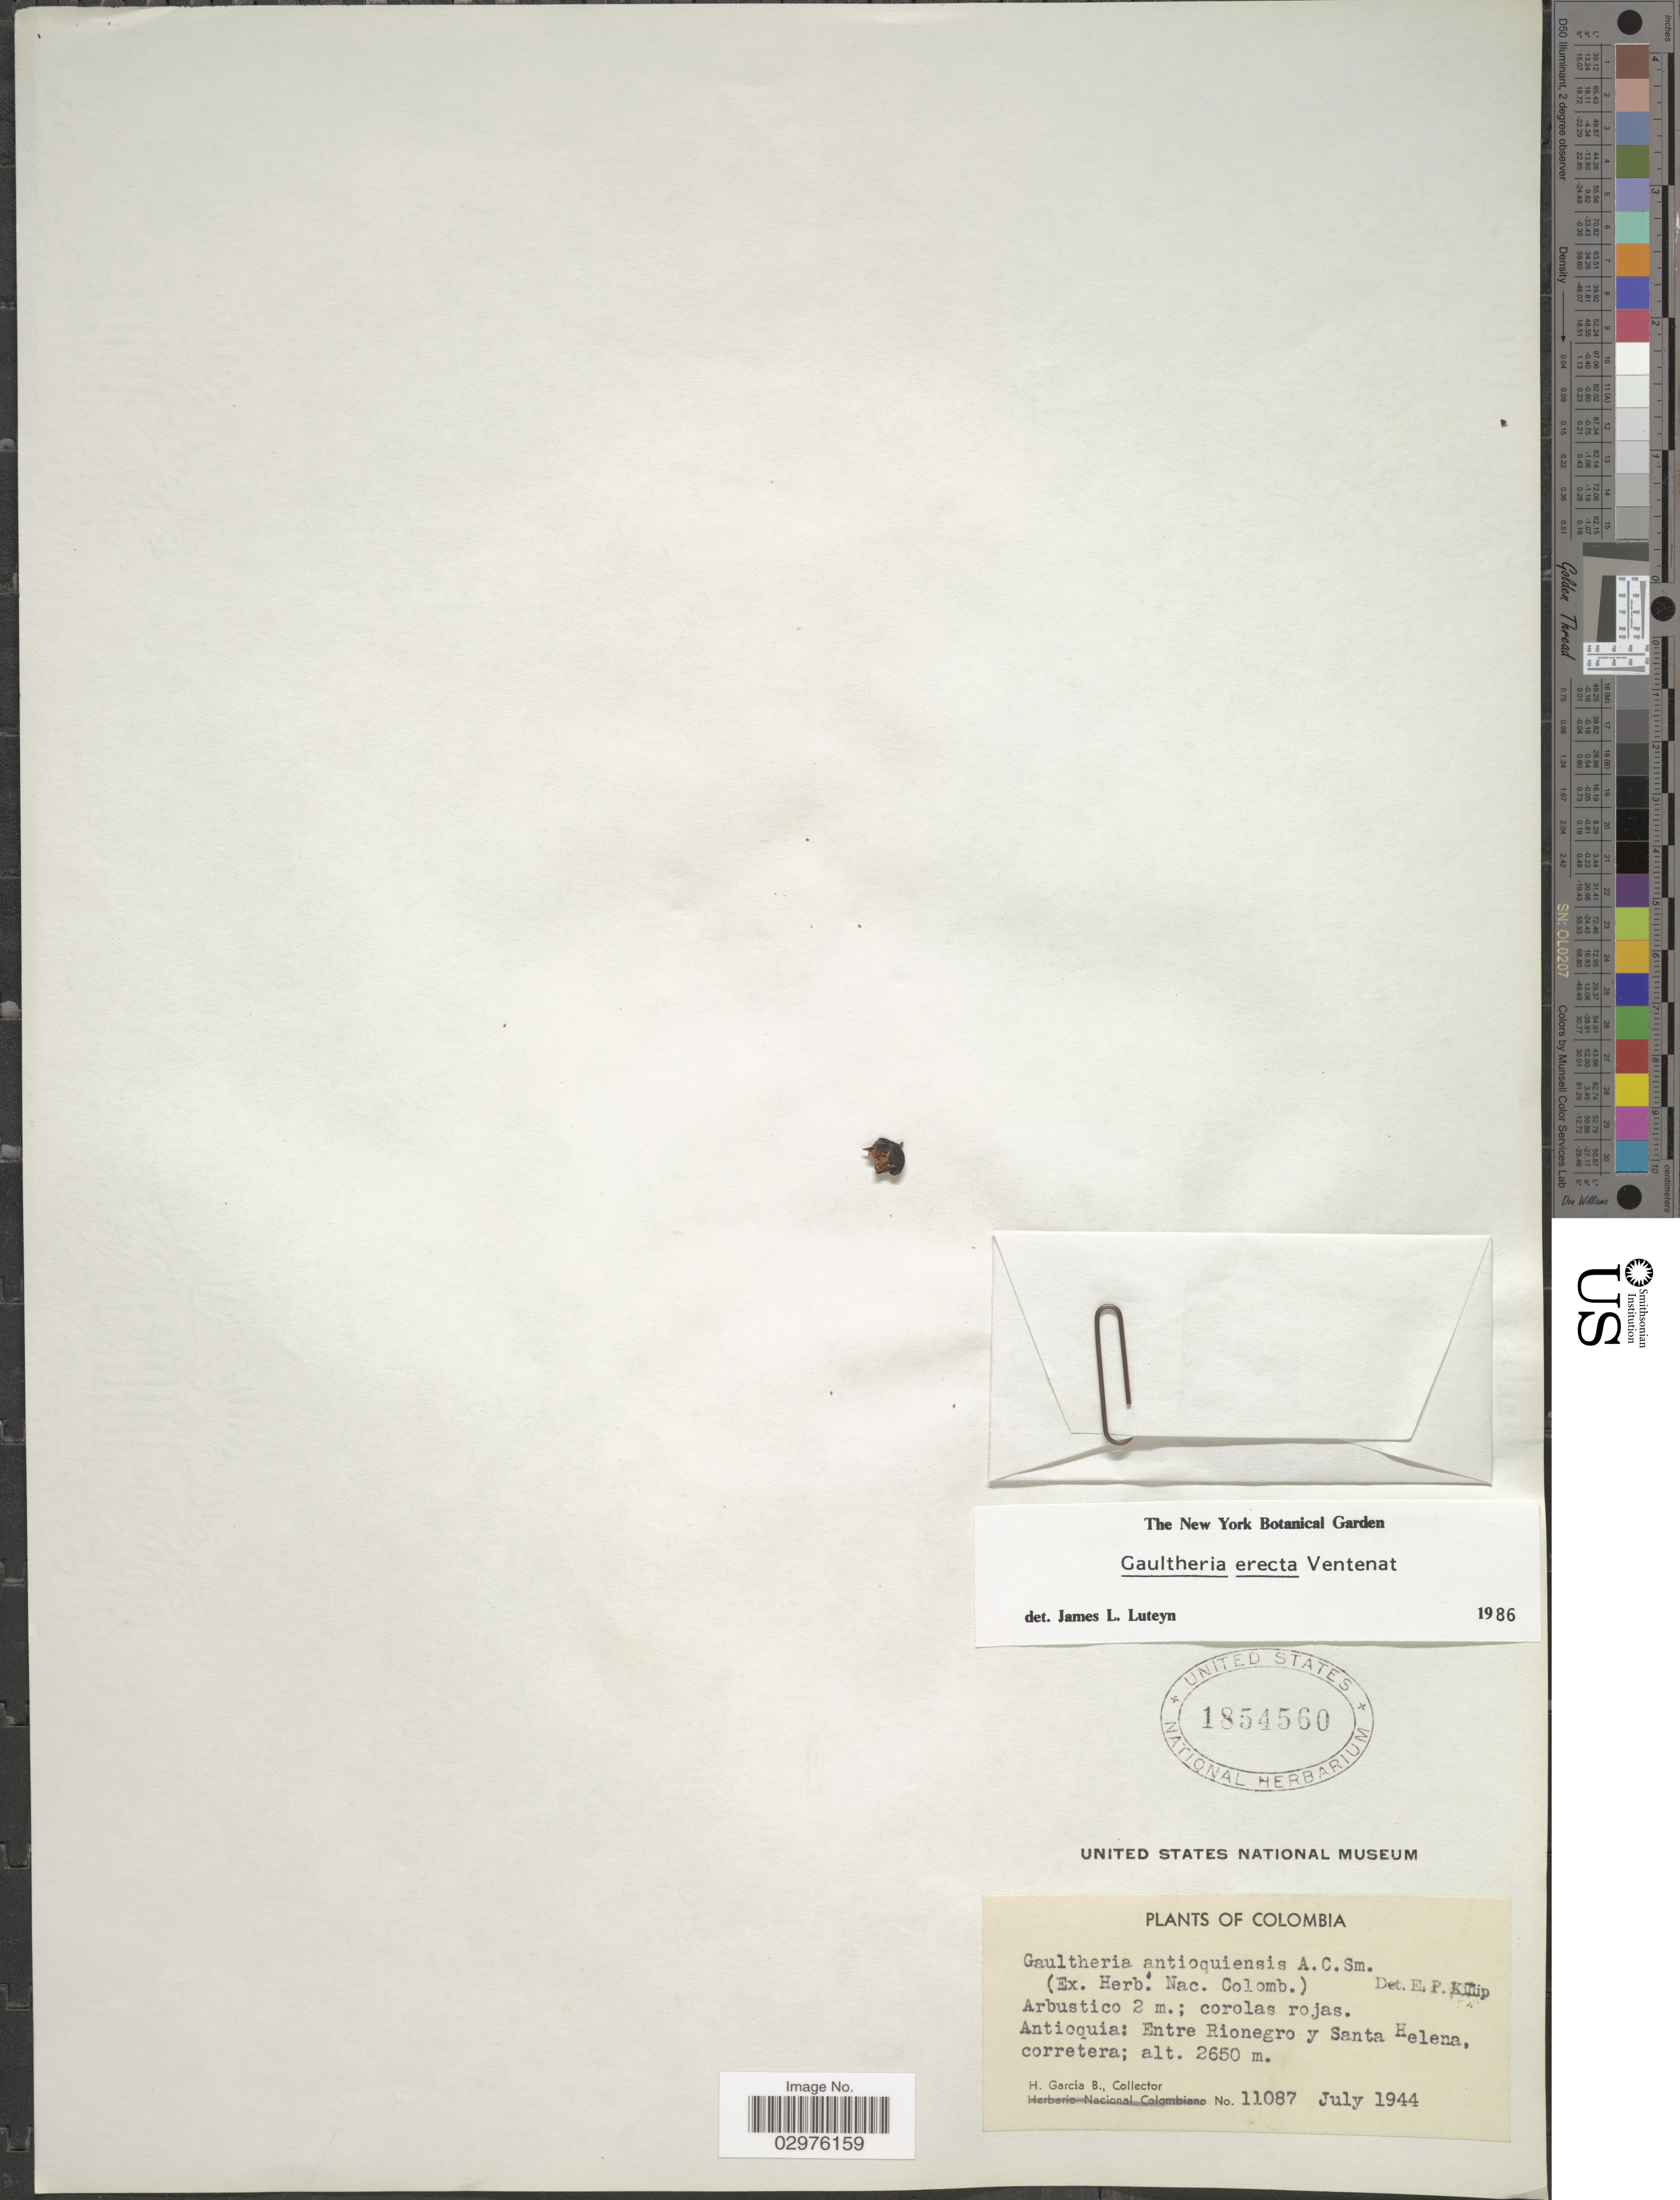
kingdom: Plantae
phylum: Tracheophyta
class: Magnoliopsida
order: Ericales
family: Ericaceae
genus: Gaultheria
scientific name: Gaultheria erecta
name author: Vent.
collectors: H. García B.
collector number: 11087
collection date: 1944-07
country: Colombia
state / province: Antioquia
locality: Antioquia: Entre Rionegro y Santa Helena.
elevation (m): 2650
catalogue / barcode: US 1854560